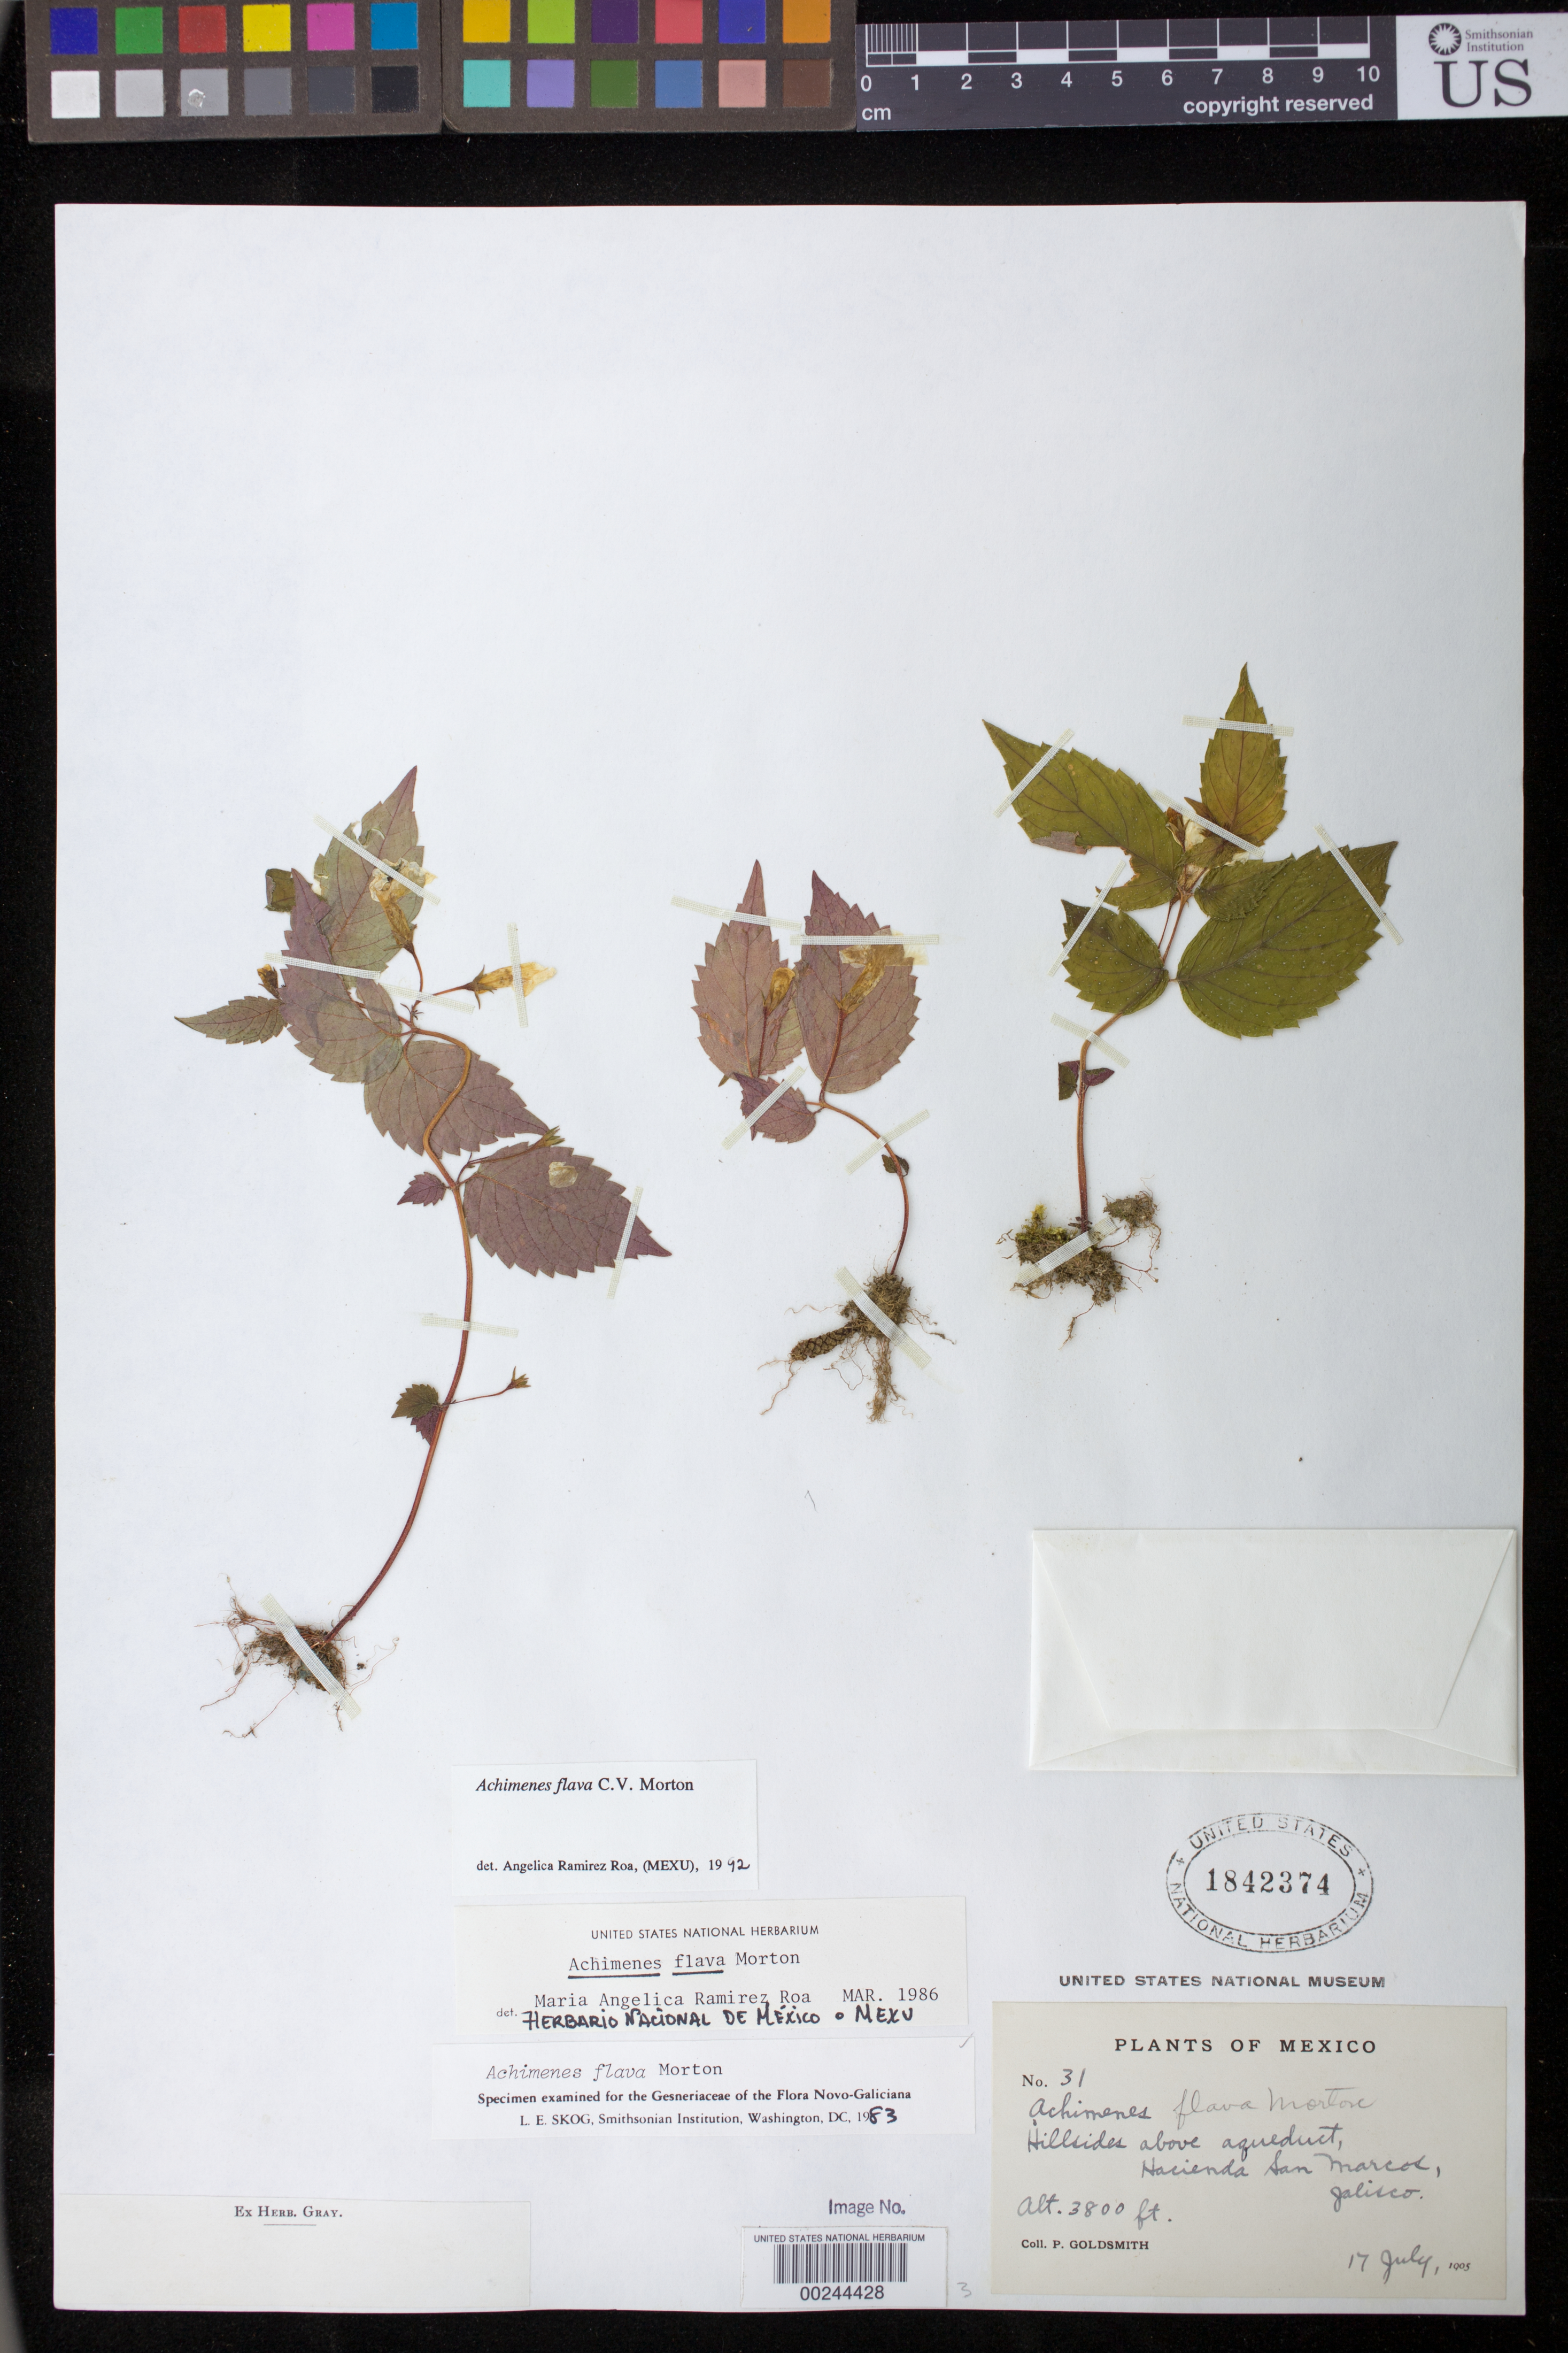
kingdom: Plantae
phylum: Tracheophyta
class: Magnoliopsida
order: Lamiales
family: Gesneriaceae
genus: Achimenes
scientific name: Achimenes flava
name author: C.V. Morton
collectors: P. Goldsmith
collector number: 31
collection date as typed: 17 Jul 1905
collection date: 1905-07-17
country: Mexico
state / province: Jalisco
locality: Hacienda San Marcos, above aqueduct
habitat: Hillsides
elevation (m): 1158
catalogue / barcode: US 1842374